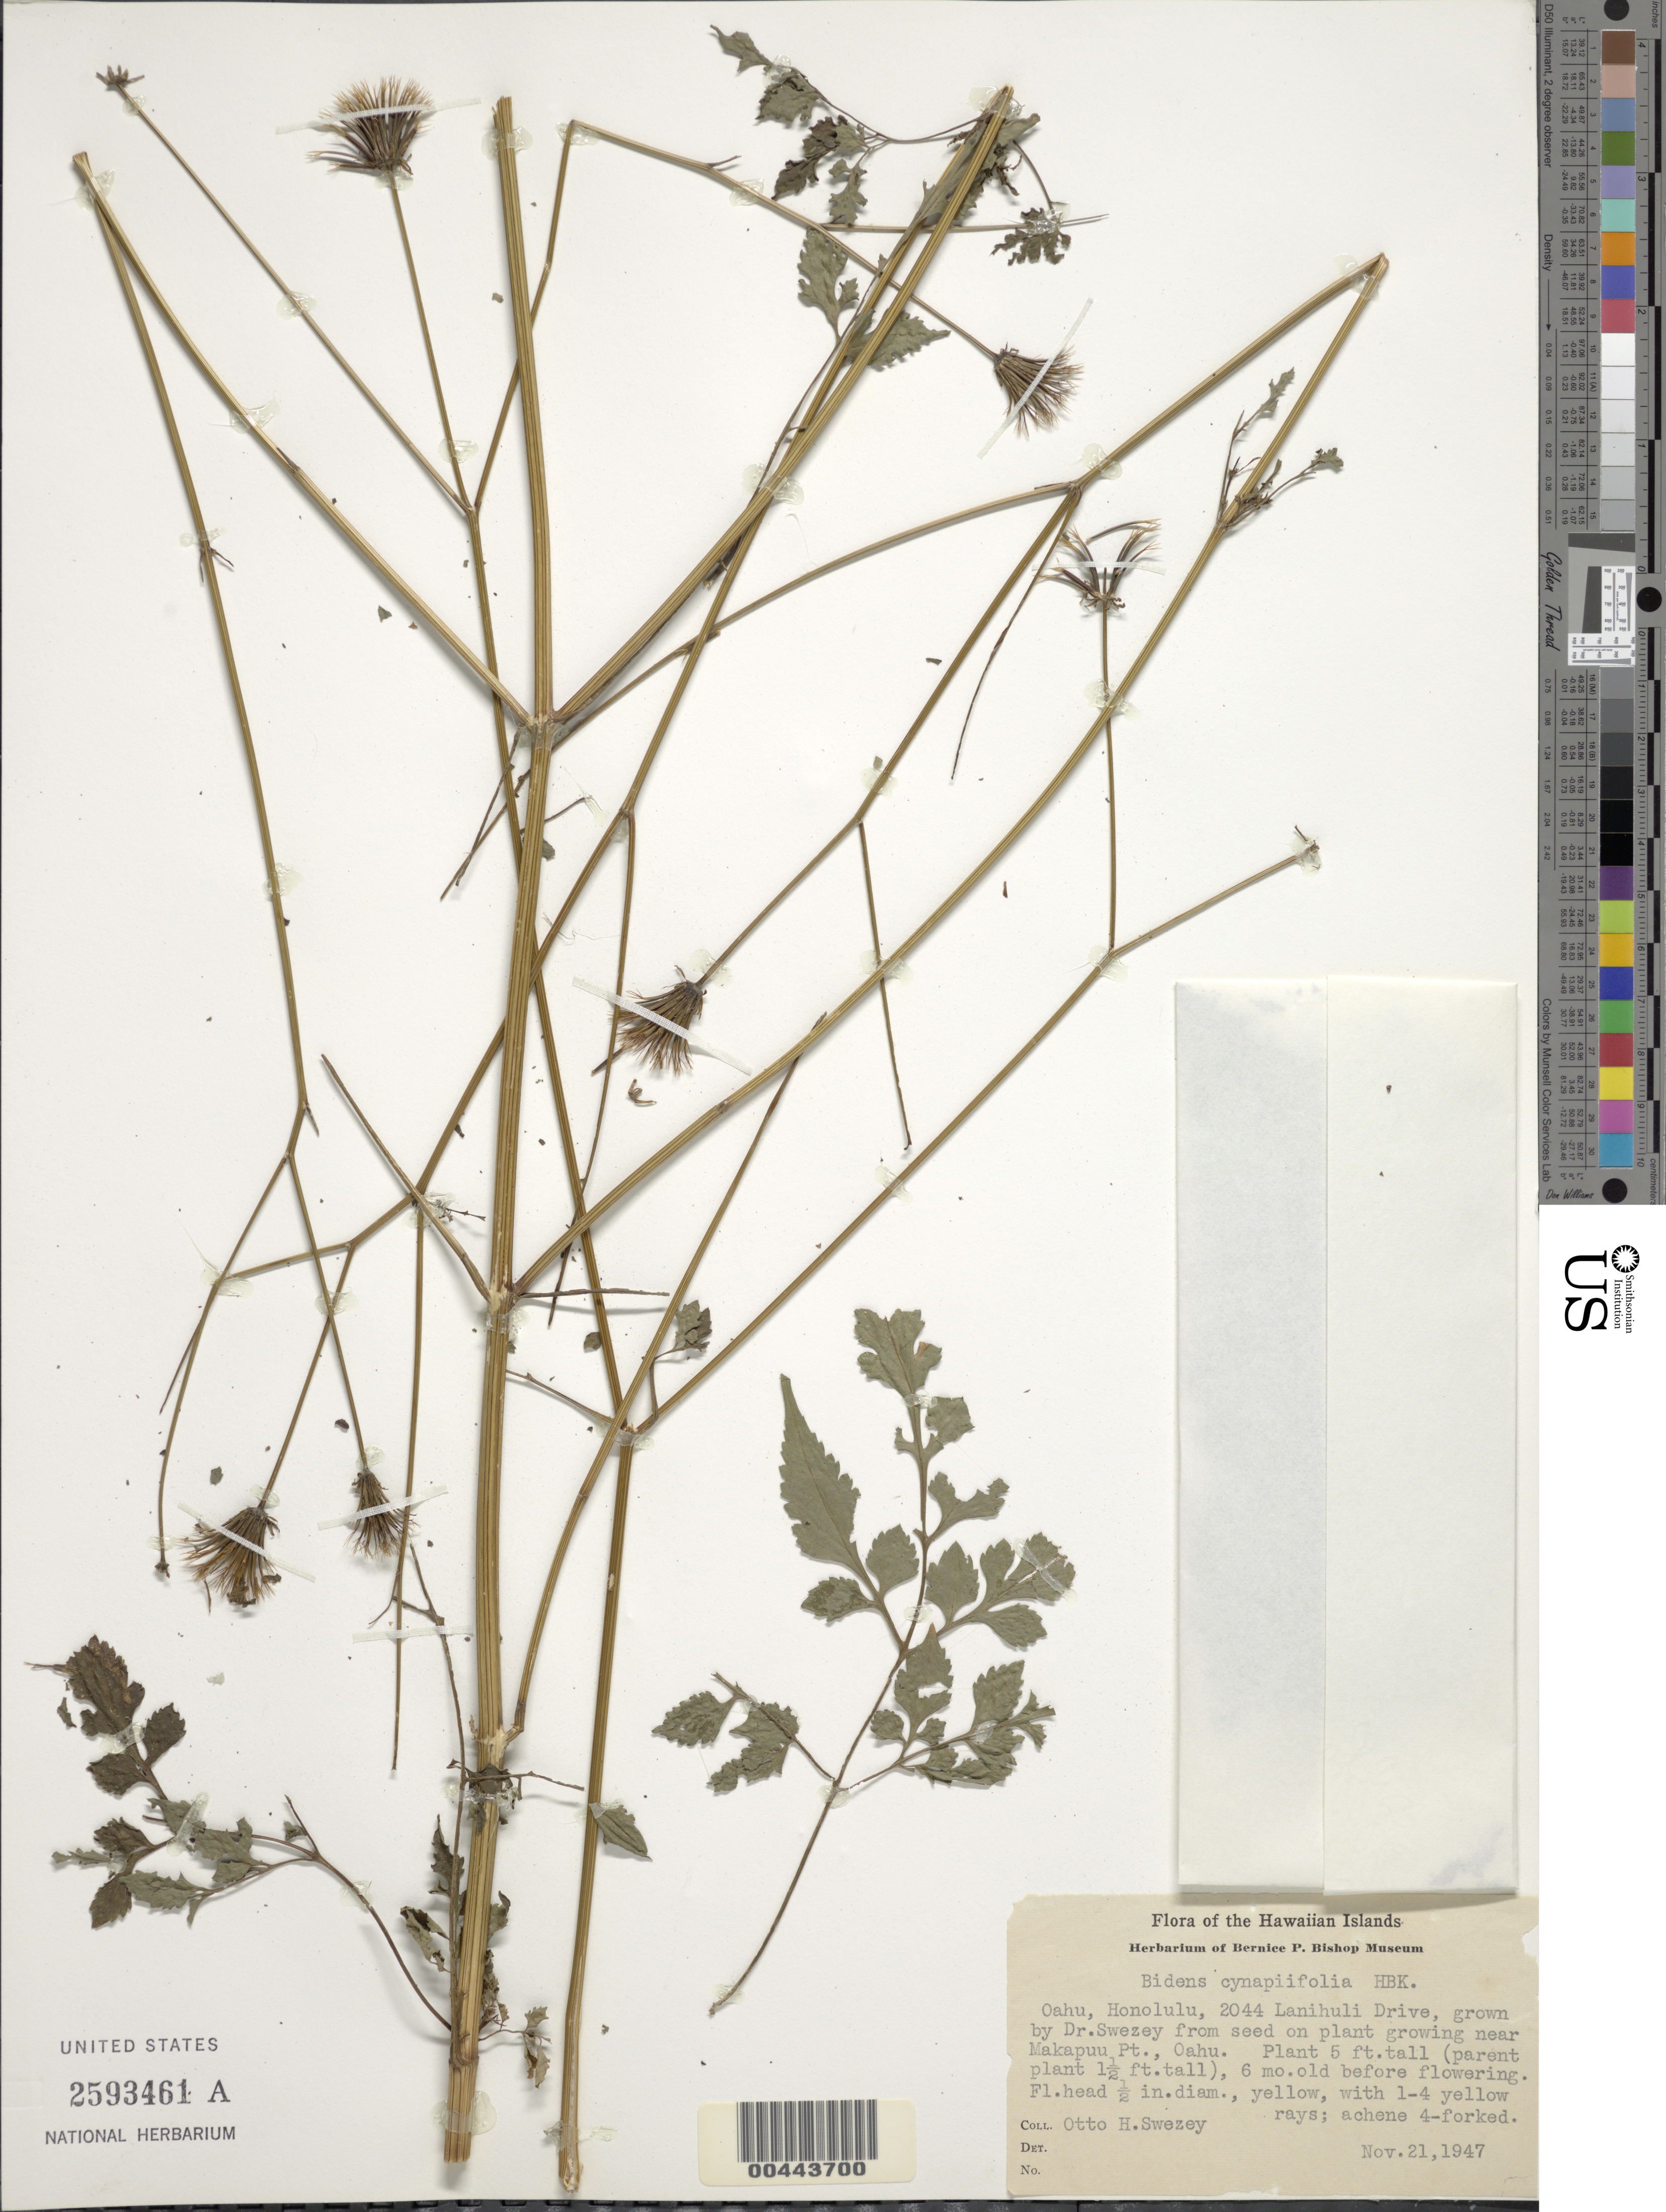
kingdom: Plantae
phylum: Tracheophyta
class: Magnoliopsida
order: Asterales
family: Asteraceae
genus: Bidens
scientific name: Bidens cynapiifolia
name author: Kunth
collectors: O. H. Swezey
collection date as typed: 21 Nov 1947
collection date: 1947-11-21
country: United States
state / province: Hawaii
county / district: Honolulu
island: Oahu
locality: Honolulu, 2044 Lanihuli Drive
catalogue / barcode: US 2593461A